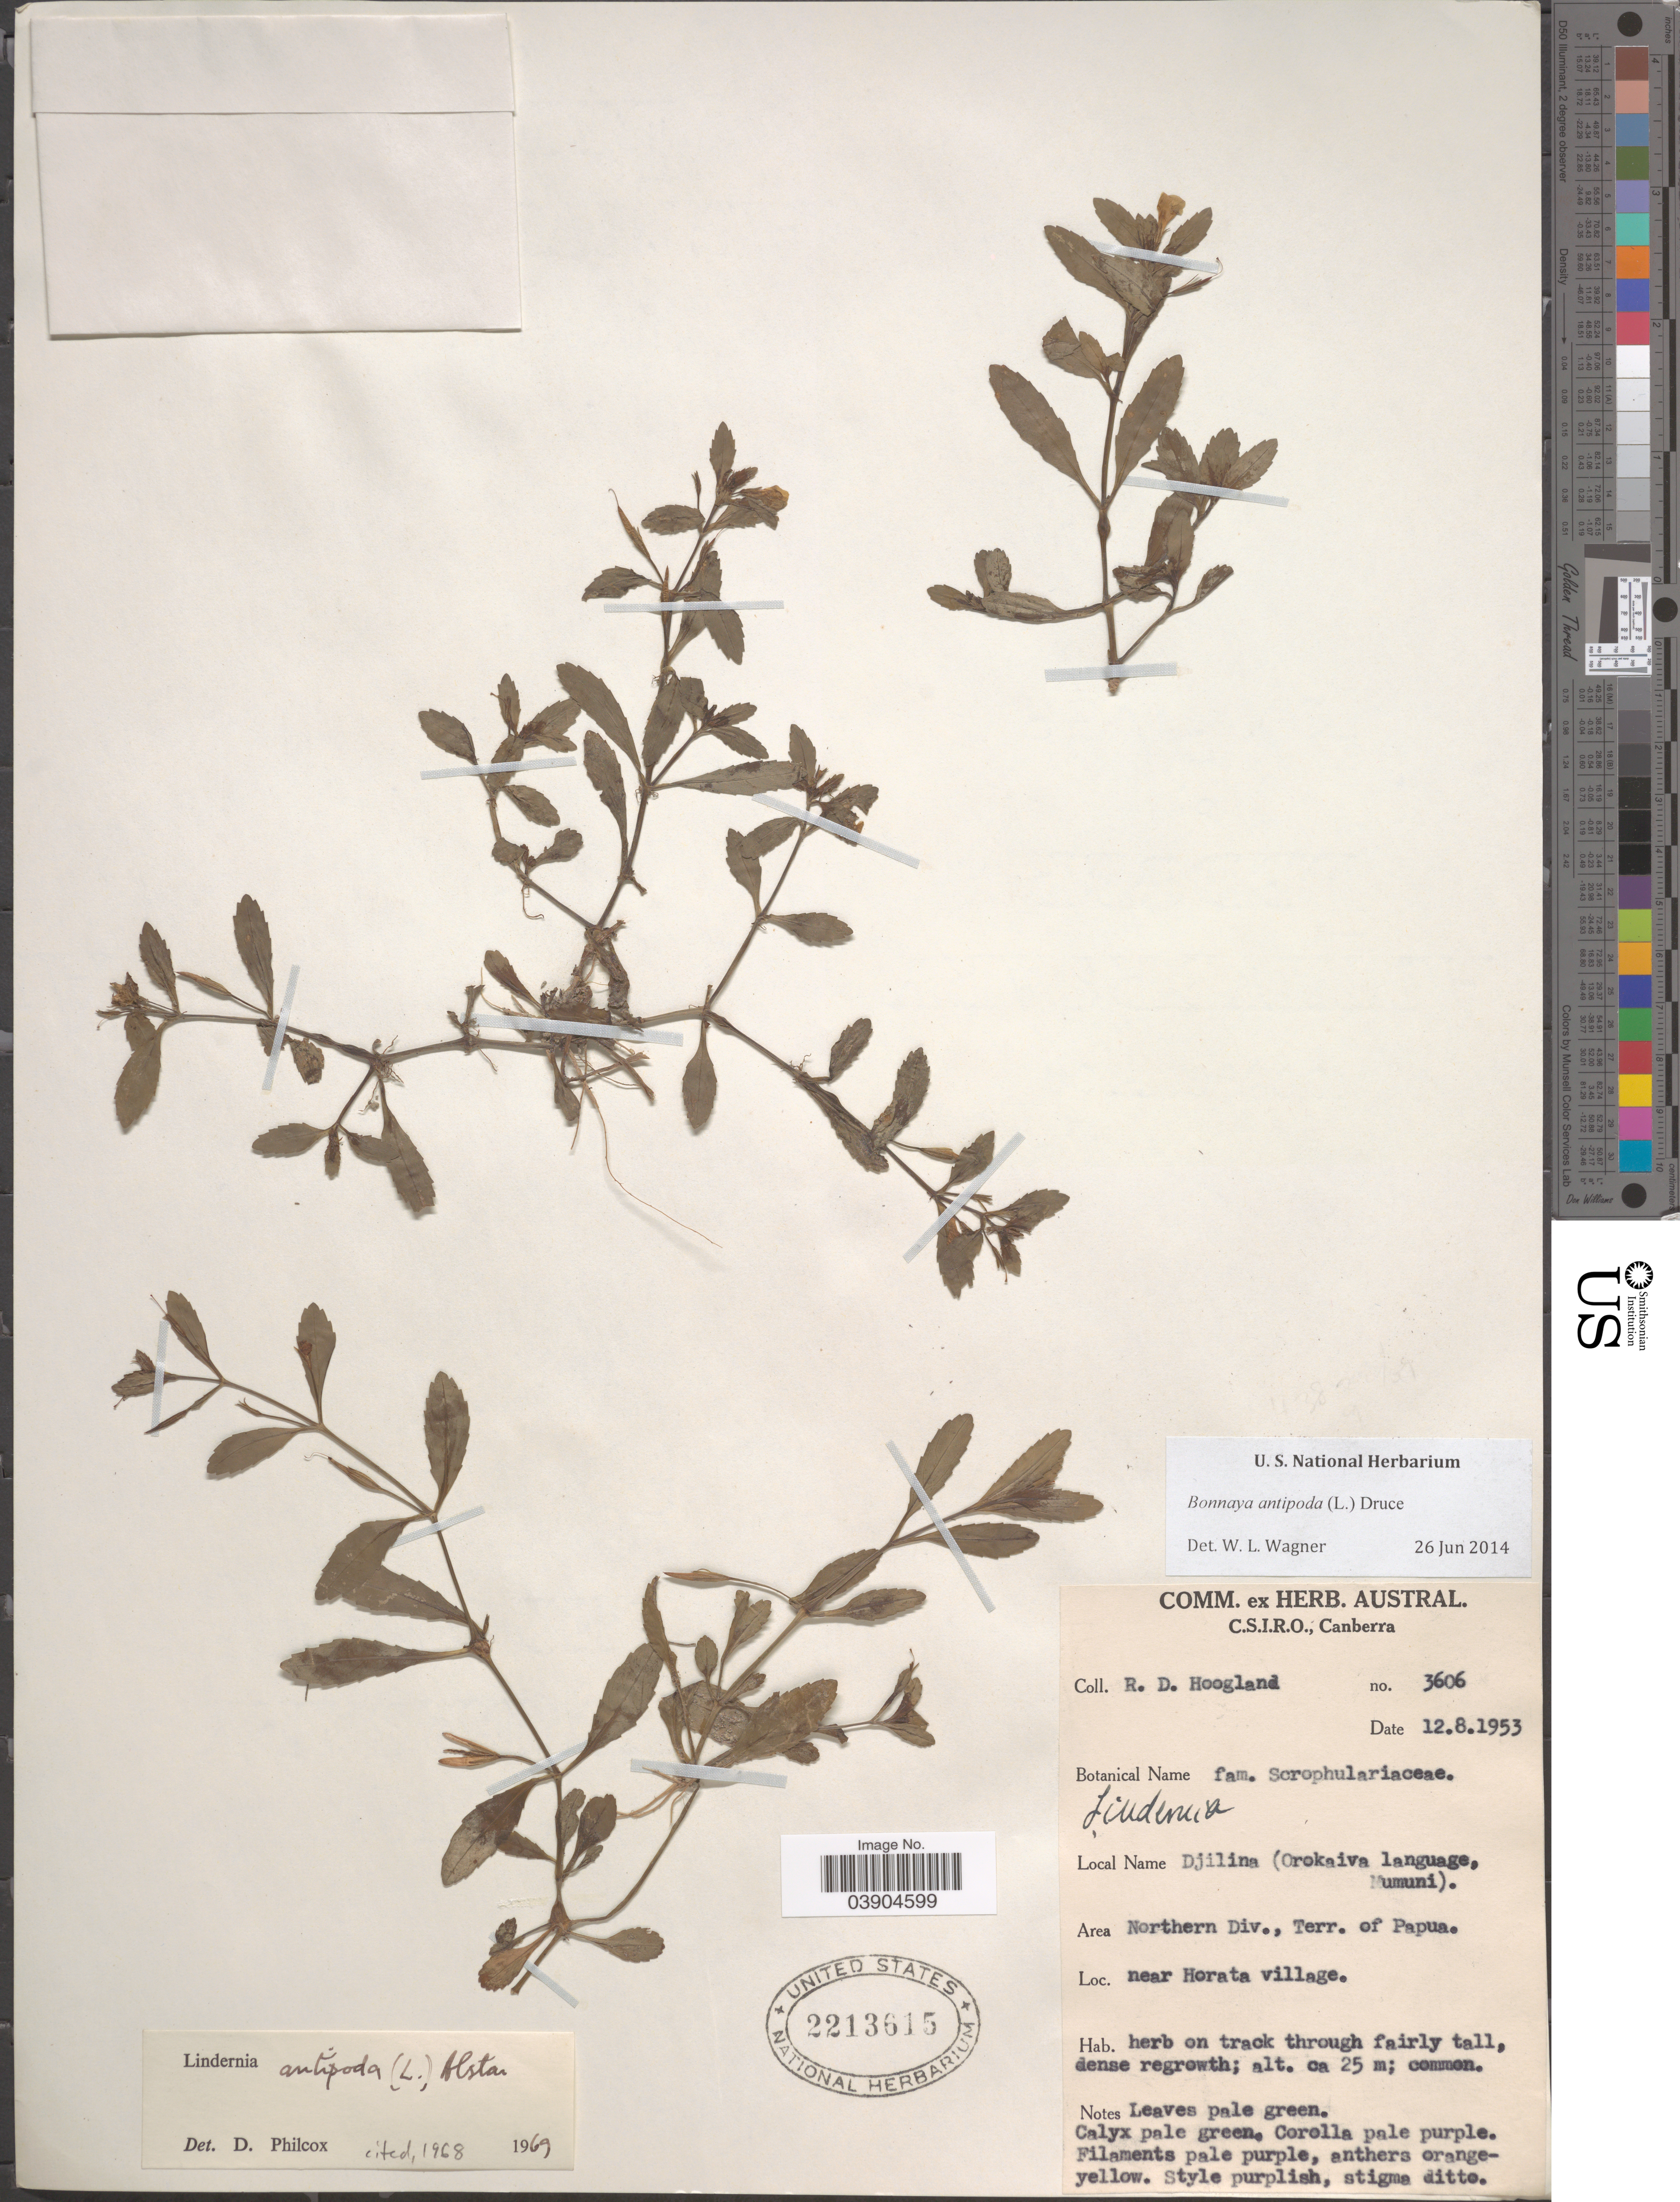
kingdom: Plantae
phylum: Tracheophyta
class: Magnoliopsida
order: Lamiales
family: Linderniaceae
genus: Lindernia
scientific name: Lindernia antipoda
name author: (L.) Alston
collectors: R. D. Hoogland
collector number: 3606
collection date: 1953-08-12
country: Papua New Guinea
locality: Area Northern Div., Terr. of Papua. Near Horata village.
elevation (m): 25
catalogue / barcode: US 2213615